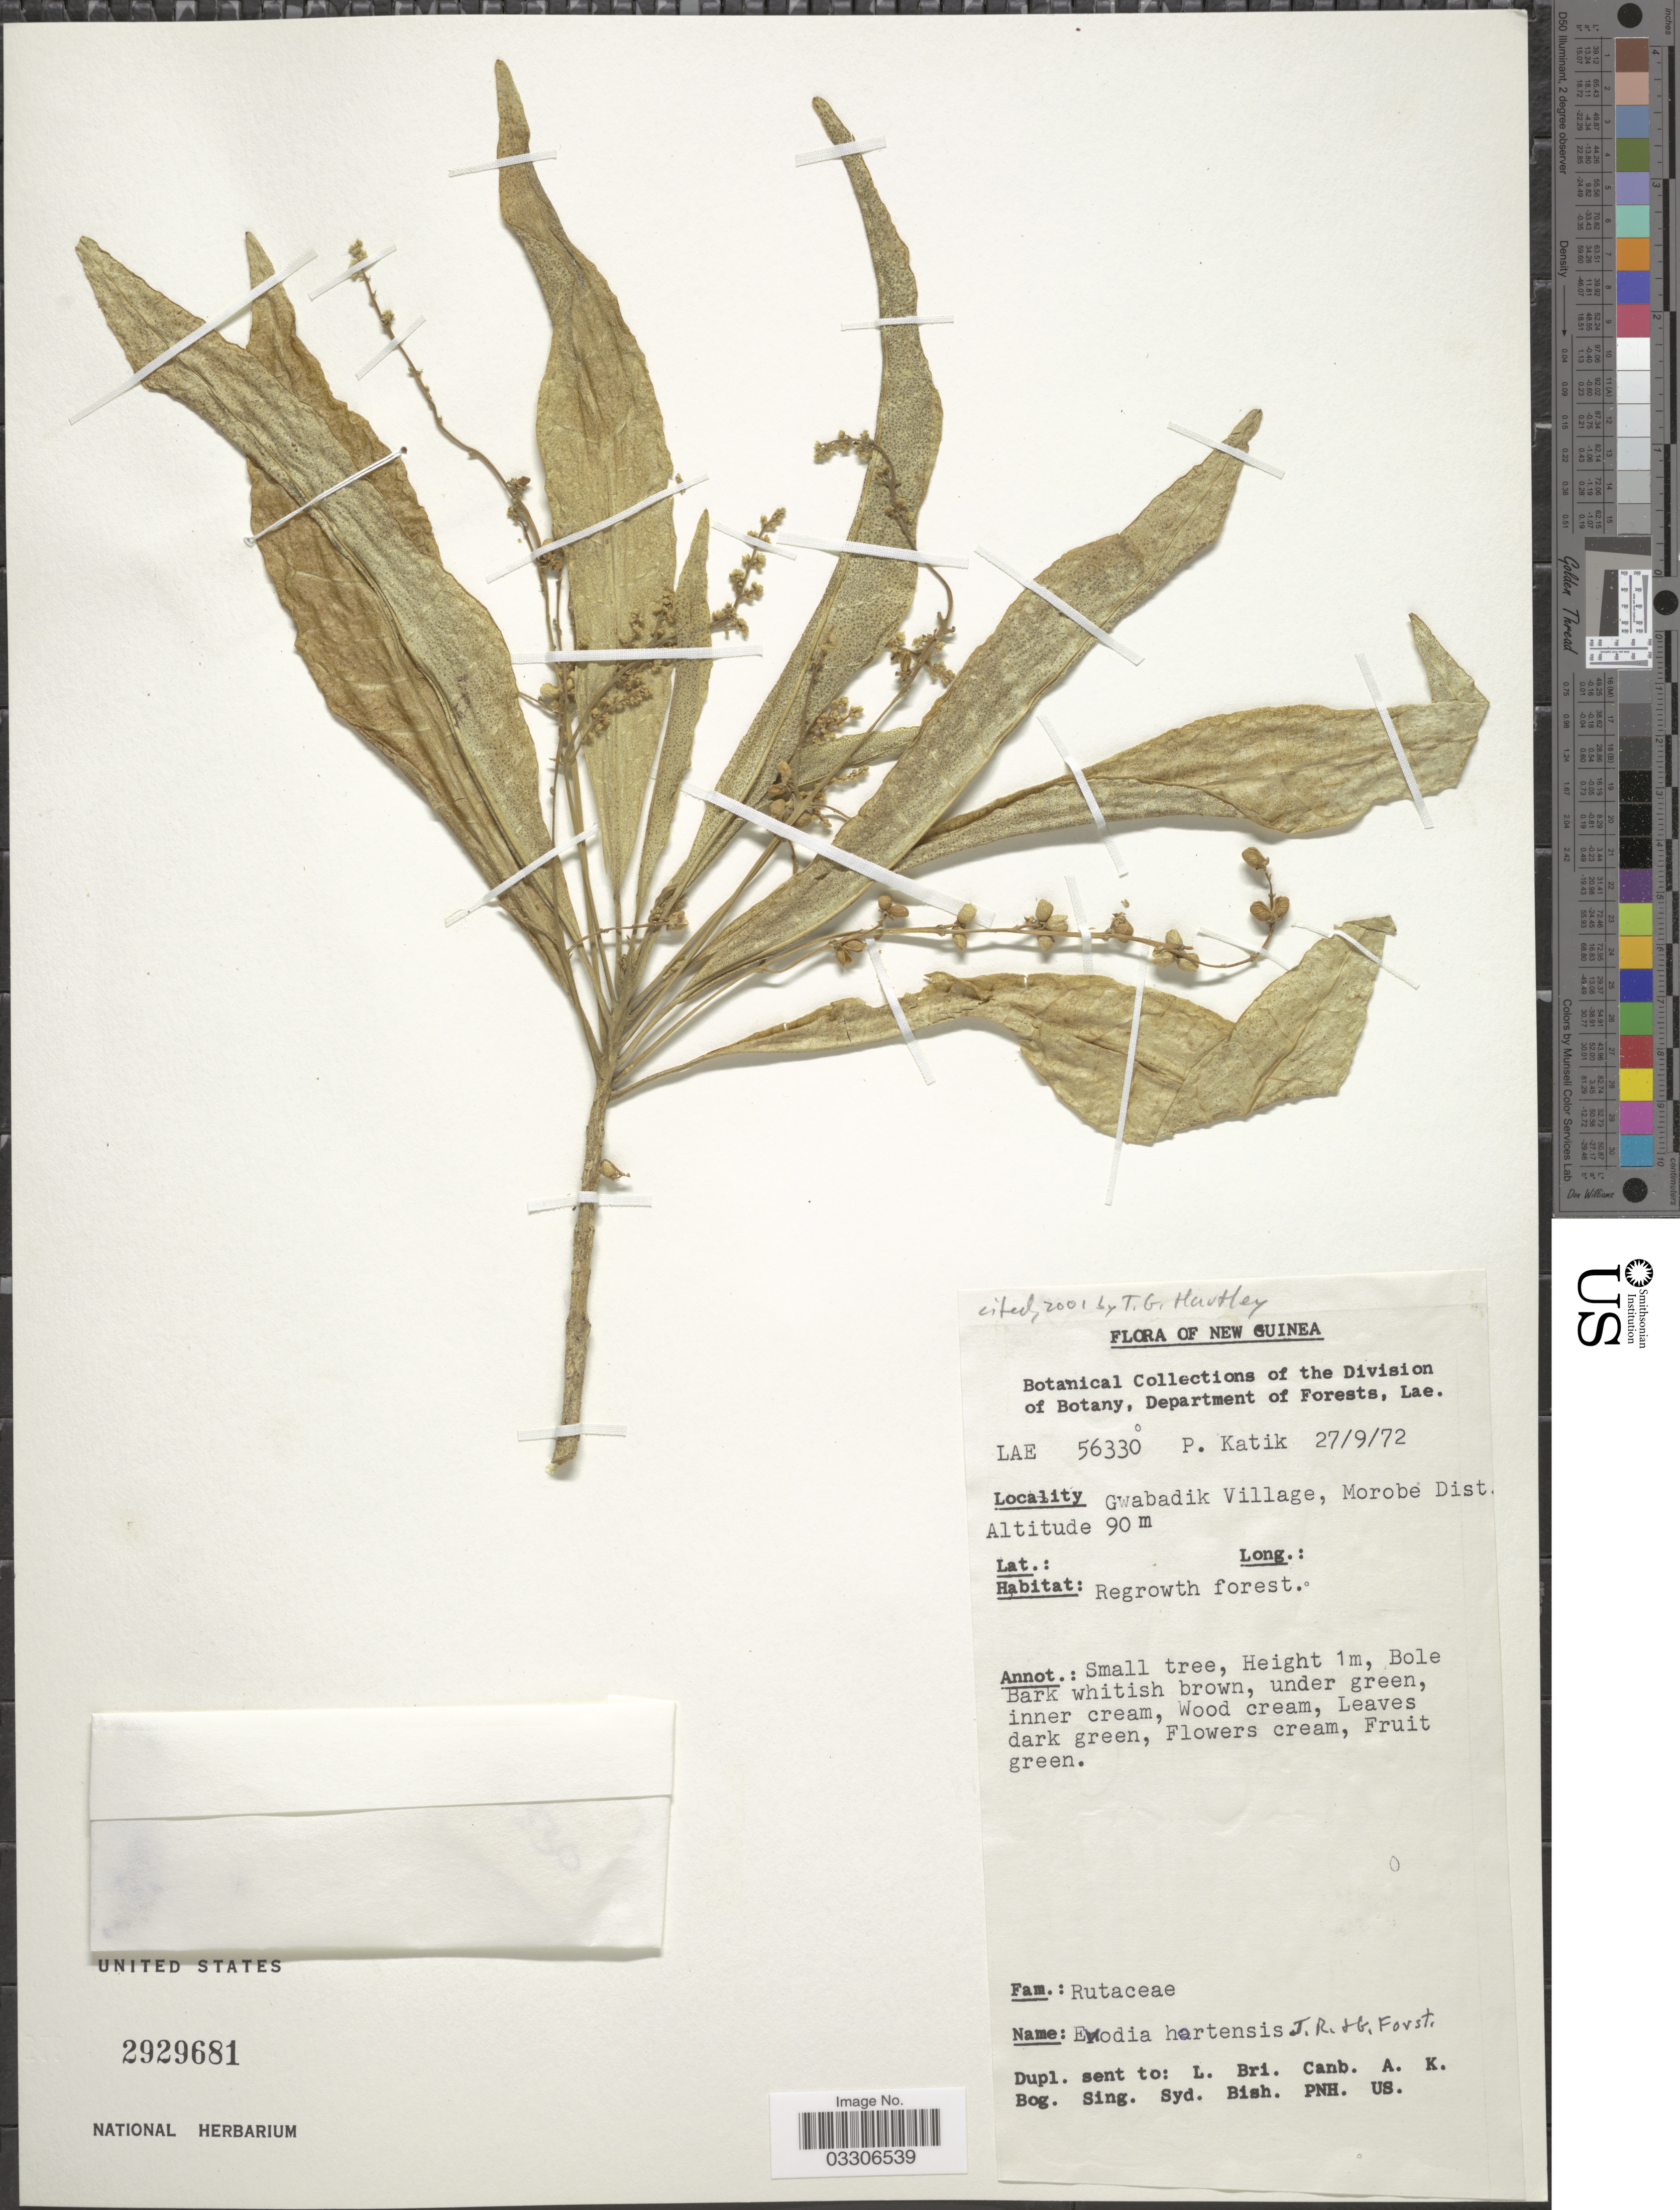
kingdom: Plantae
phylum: Tracheophyta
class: Magnoliopsida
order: Sapindales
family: Rutaceae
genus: Euodia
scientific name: Euodia hortensis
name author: J.R. Forst. & G. Forst.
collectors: P. Katik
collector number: LAE 56330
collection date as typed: Transcribed d/m/y: 27/9/72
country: Papua New Guinea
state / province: Morobe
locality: New Guinea. Gwabadik Village, Morobe Dist.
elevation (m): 90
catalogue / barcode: US 2929681